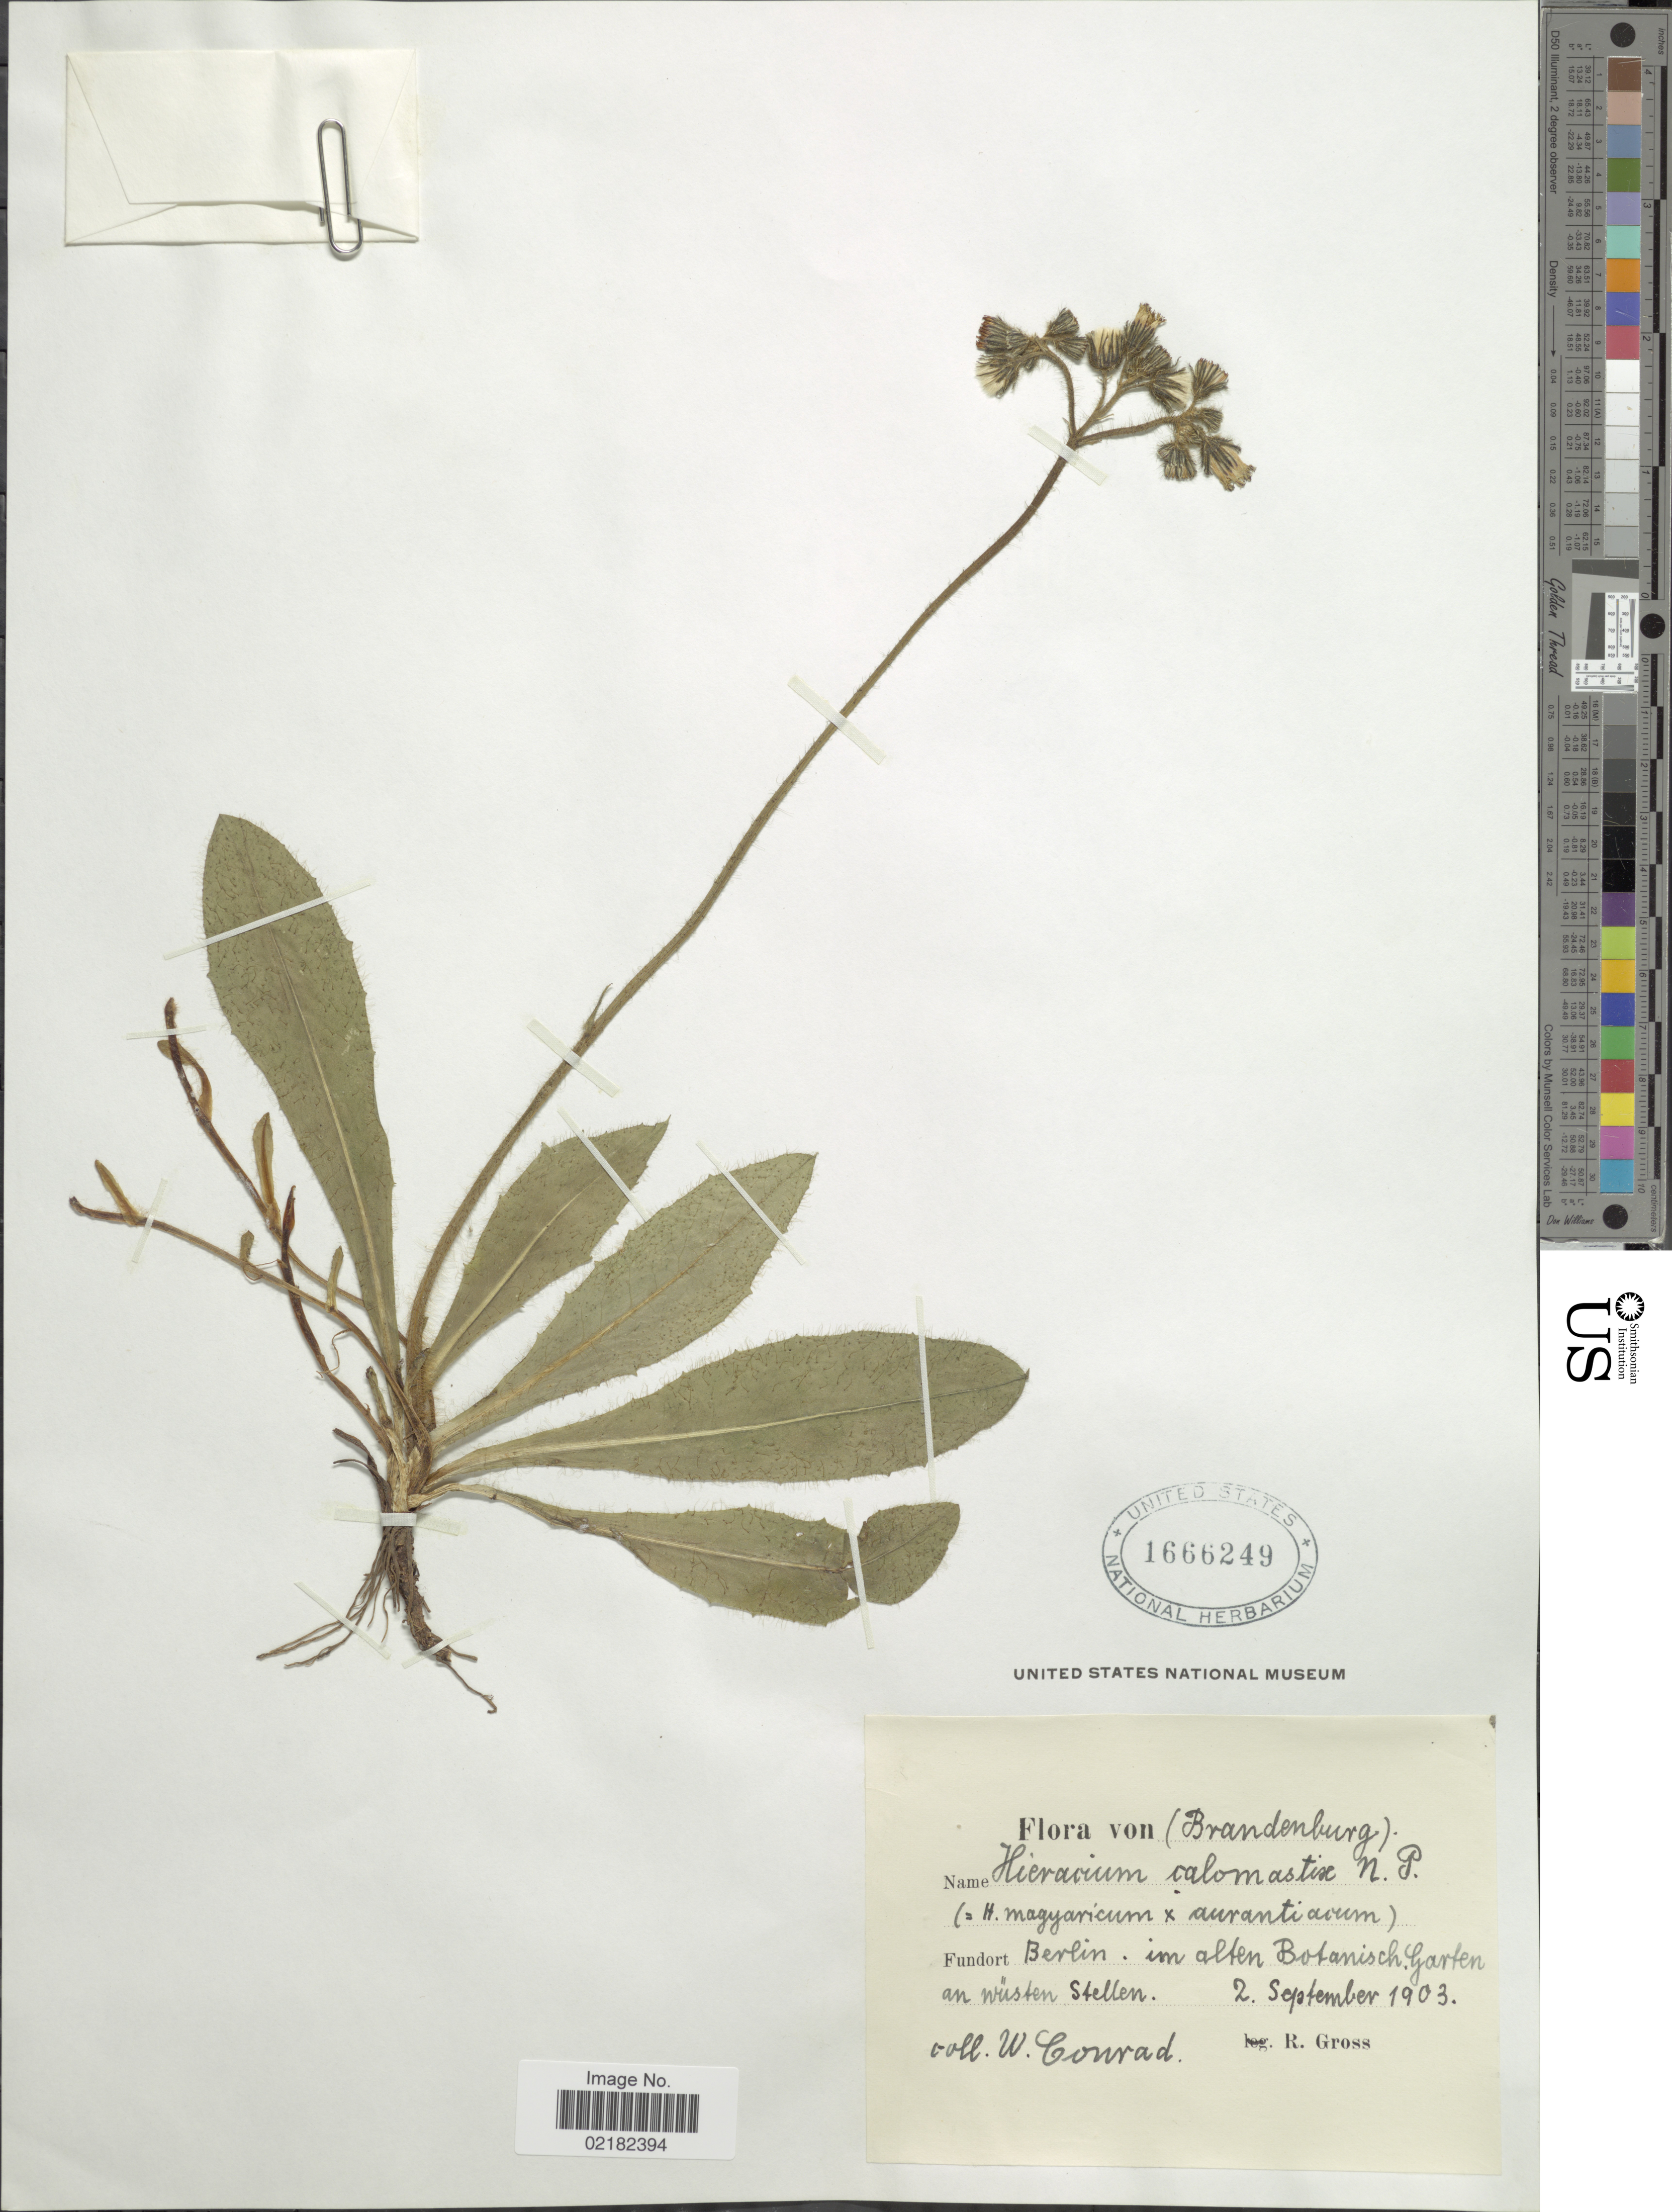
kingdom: Plantae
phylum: Tracheophyta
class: Magnoliopsida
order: Asterales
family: Asteraceae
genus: Hieracium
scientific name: Hieracium calomastix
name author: Peter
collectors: W. Conrad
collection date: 1903-09-02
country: Germany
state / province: Berlin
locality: Im alten Botanisch Garten an wusten stellen, Brandenburg. [interpreted]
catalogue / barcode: US 1666249